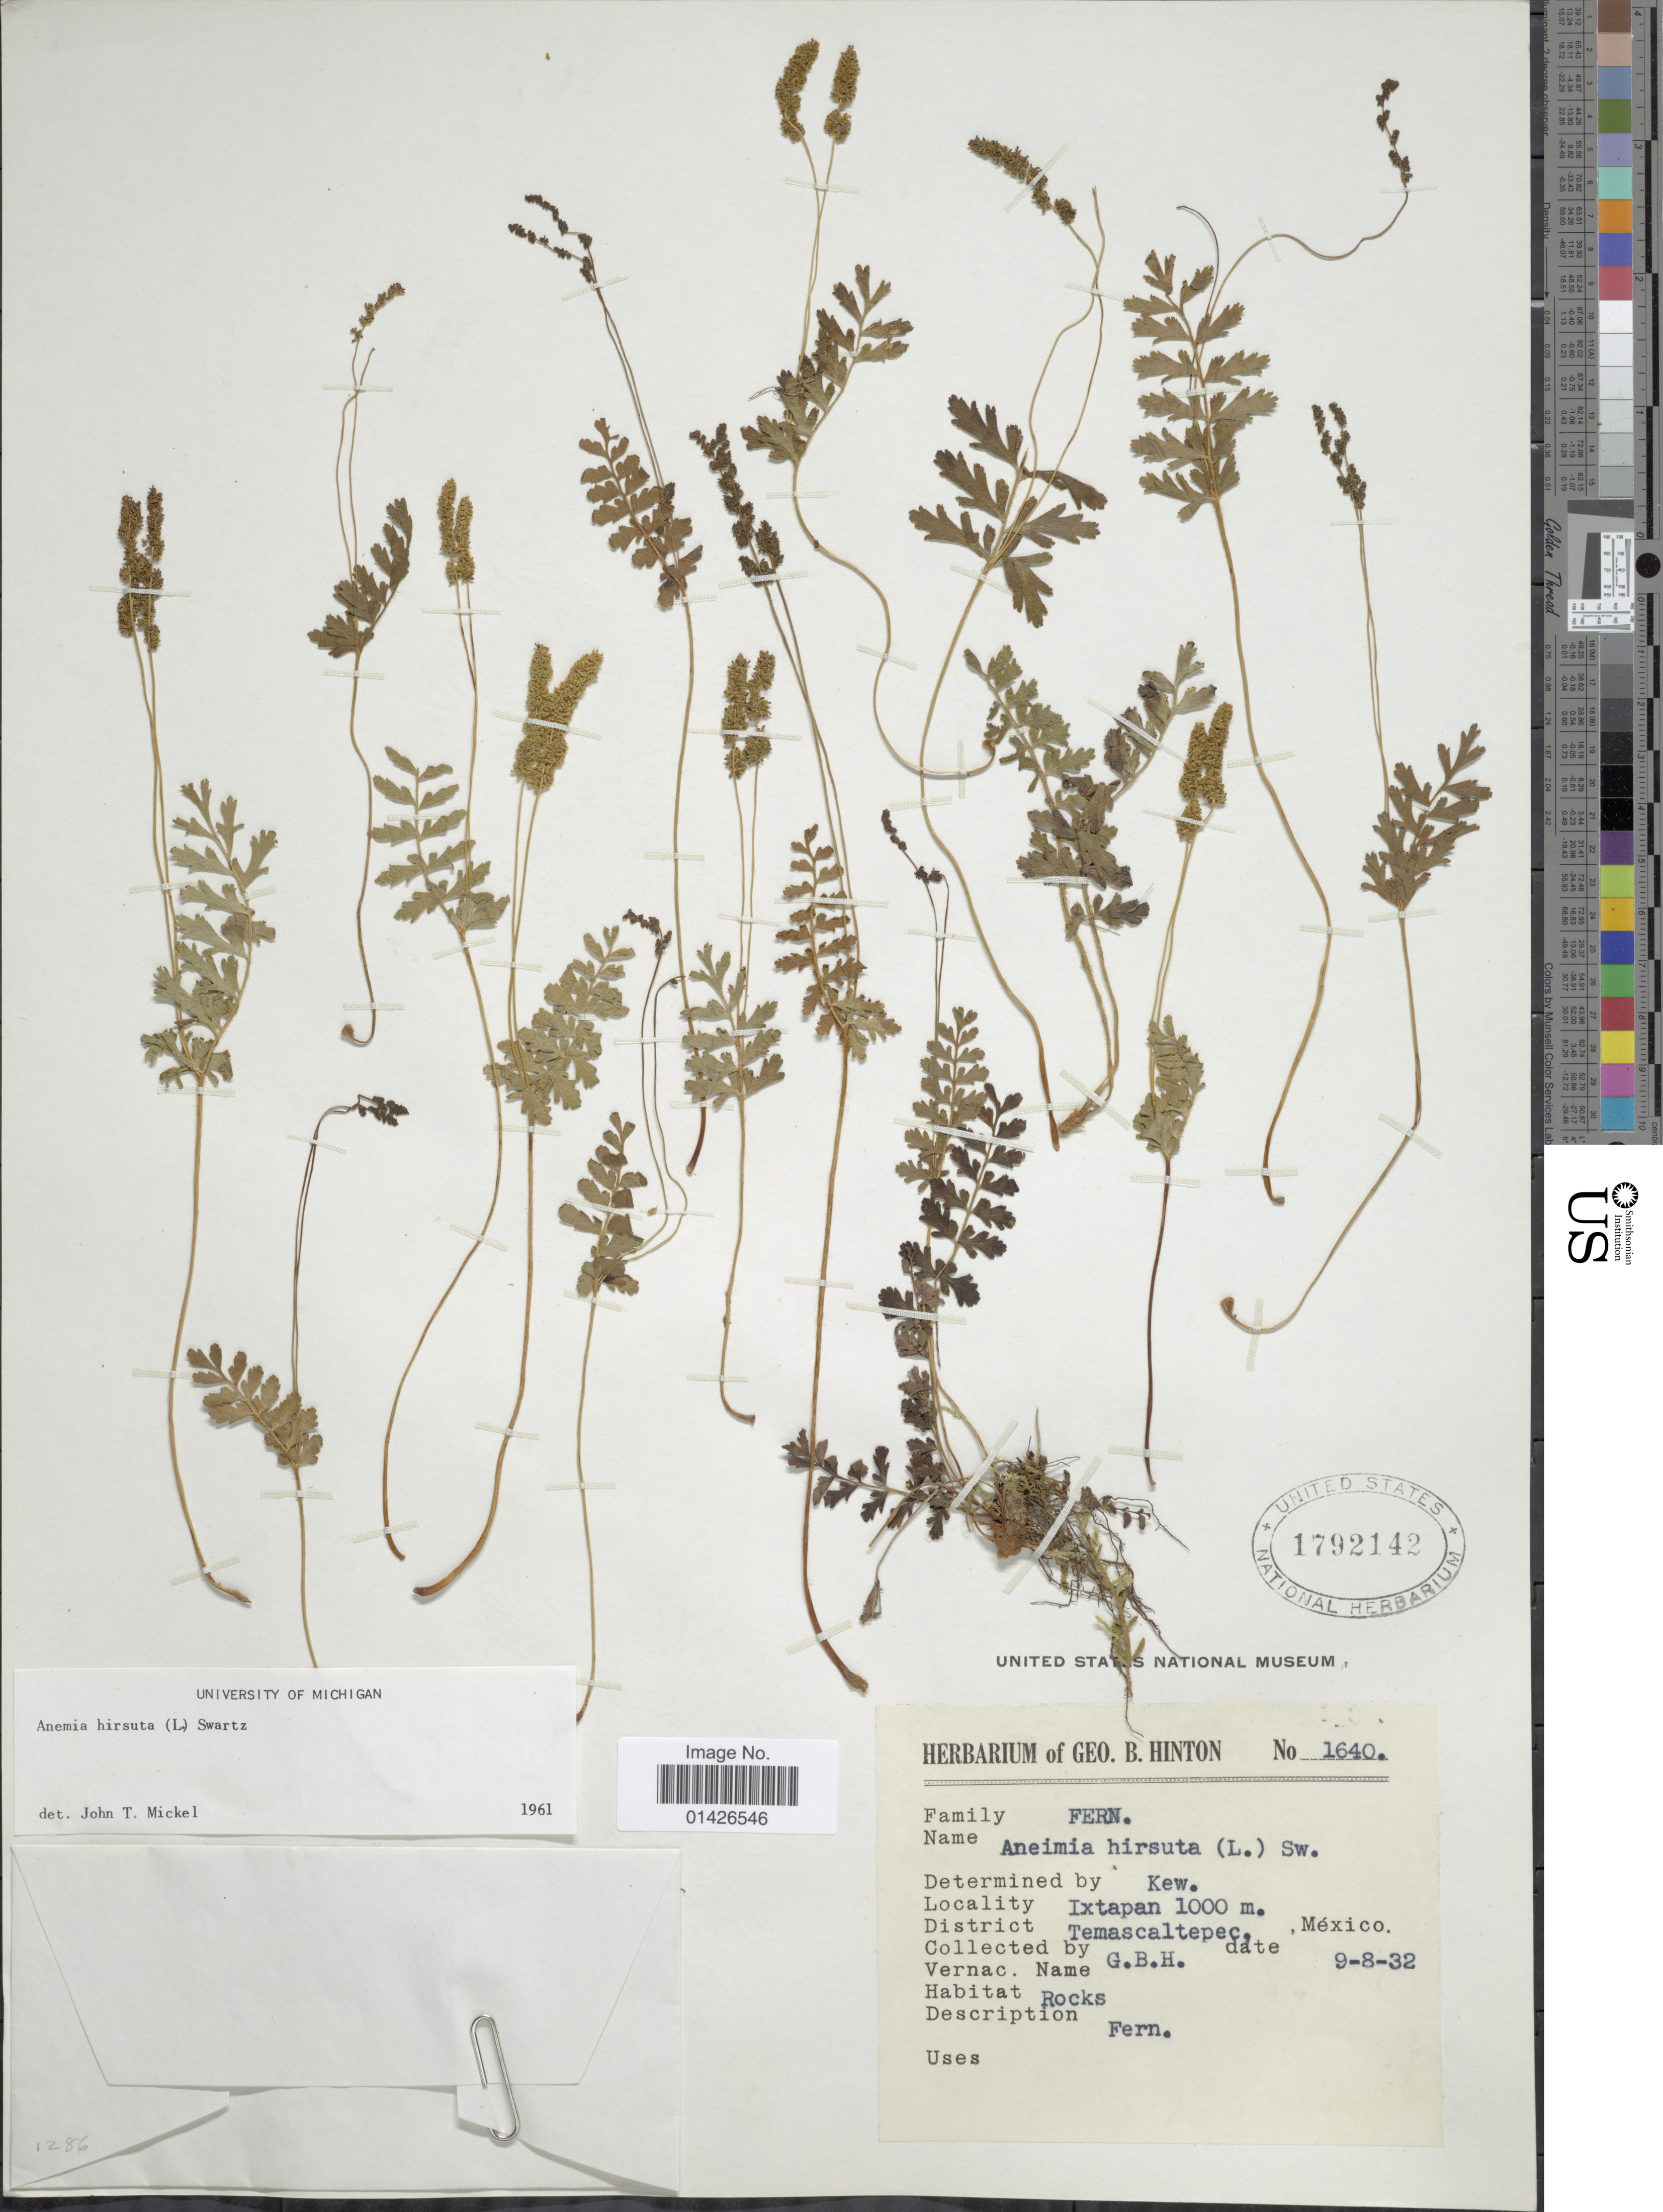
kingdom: Plantae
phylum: Tracheophyta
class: Polypodiopsida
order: Schizaeales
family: Anemiaceae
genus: Anemia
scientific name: Anemia hirsuta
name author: (L.) Sw.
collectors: G. B. Hinton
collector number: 1640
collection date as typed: Transcribed d/m/y: 8/9/32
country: Mexico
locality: Ixtapan, District Temastepec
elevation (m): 1000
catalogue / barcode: US 1792142